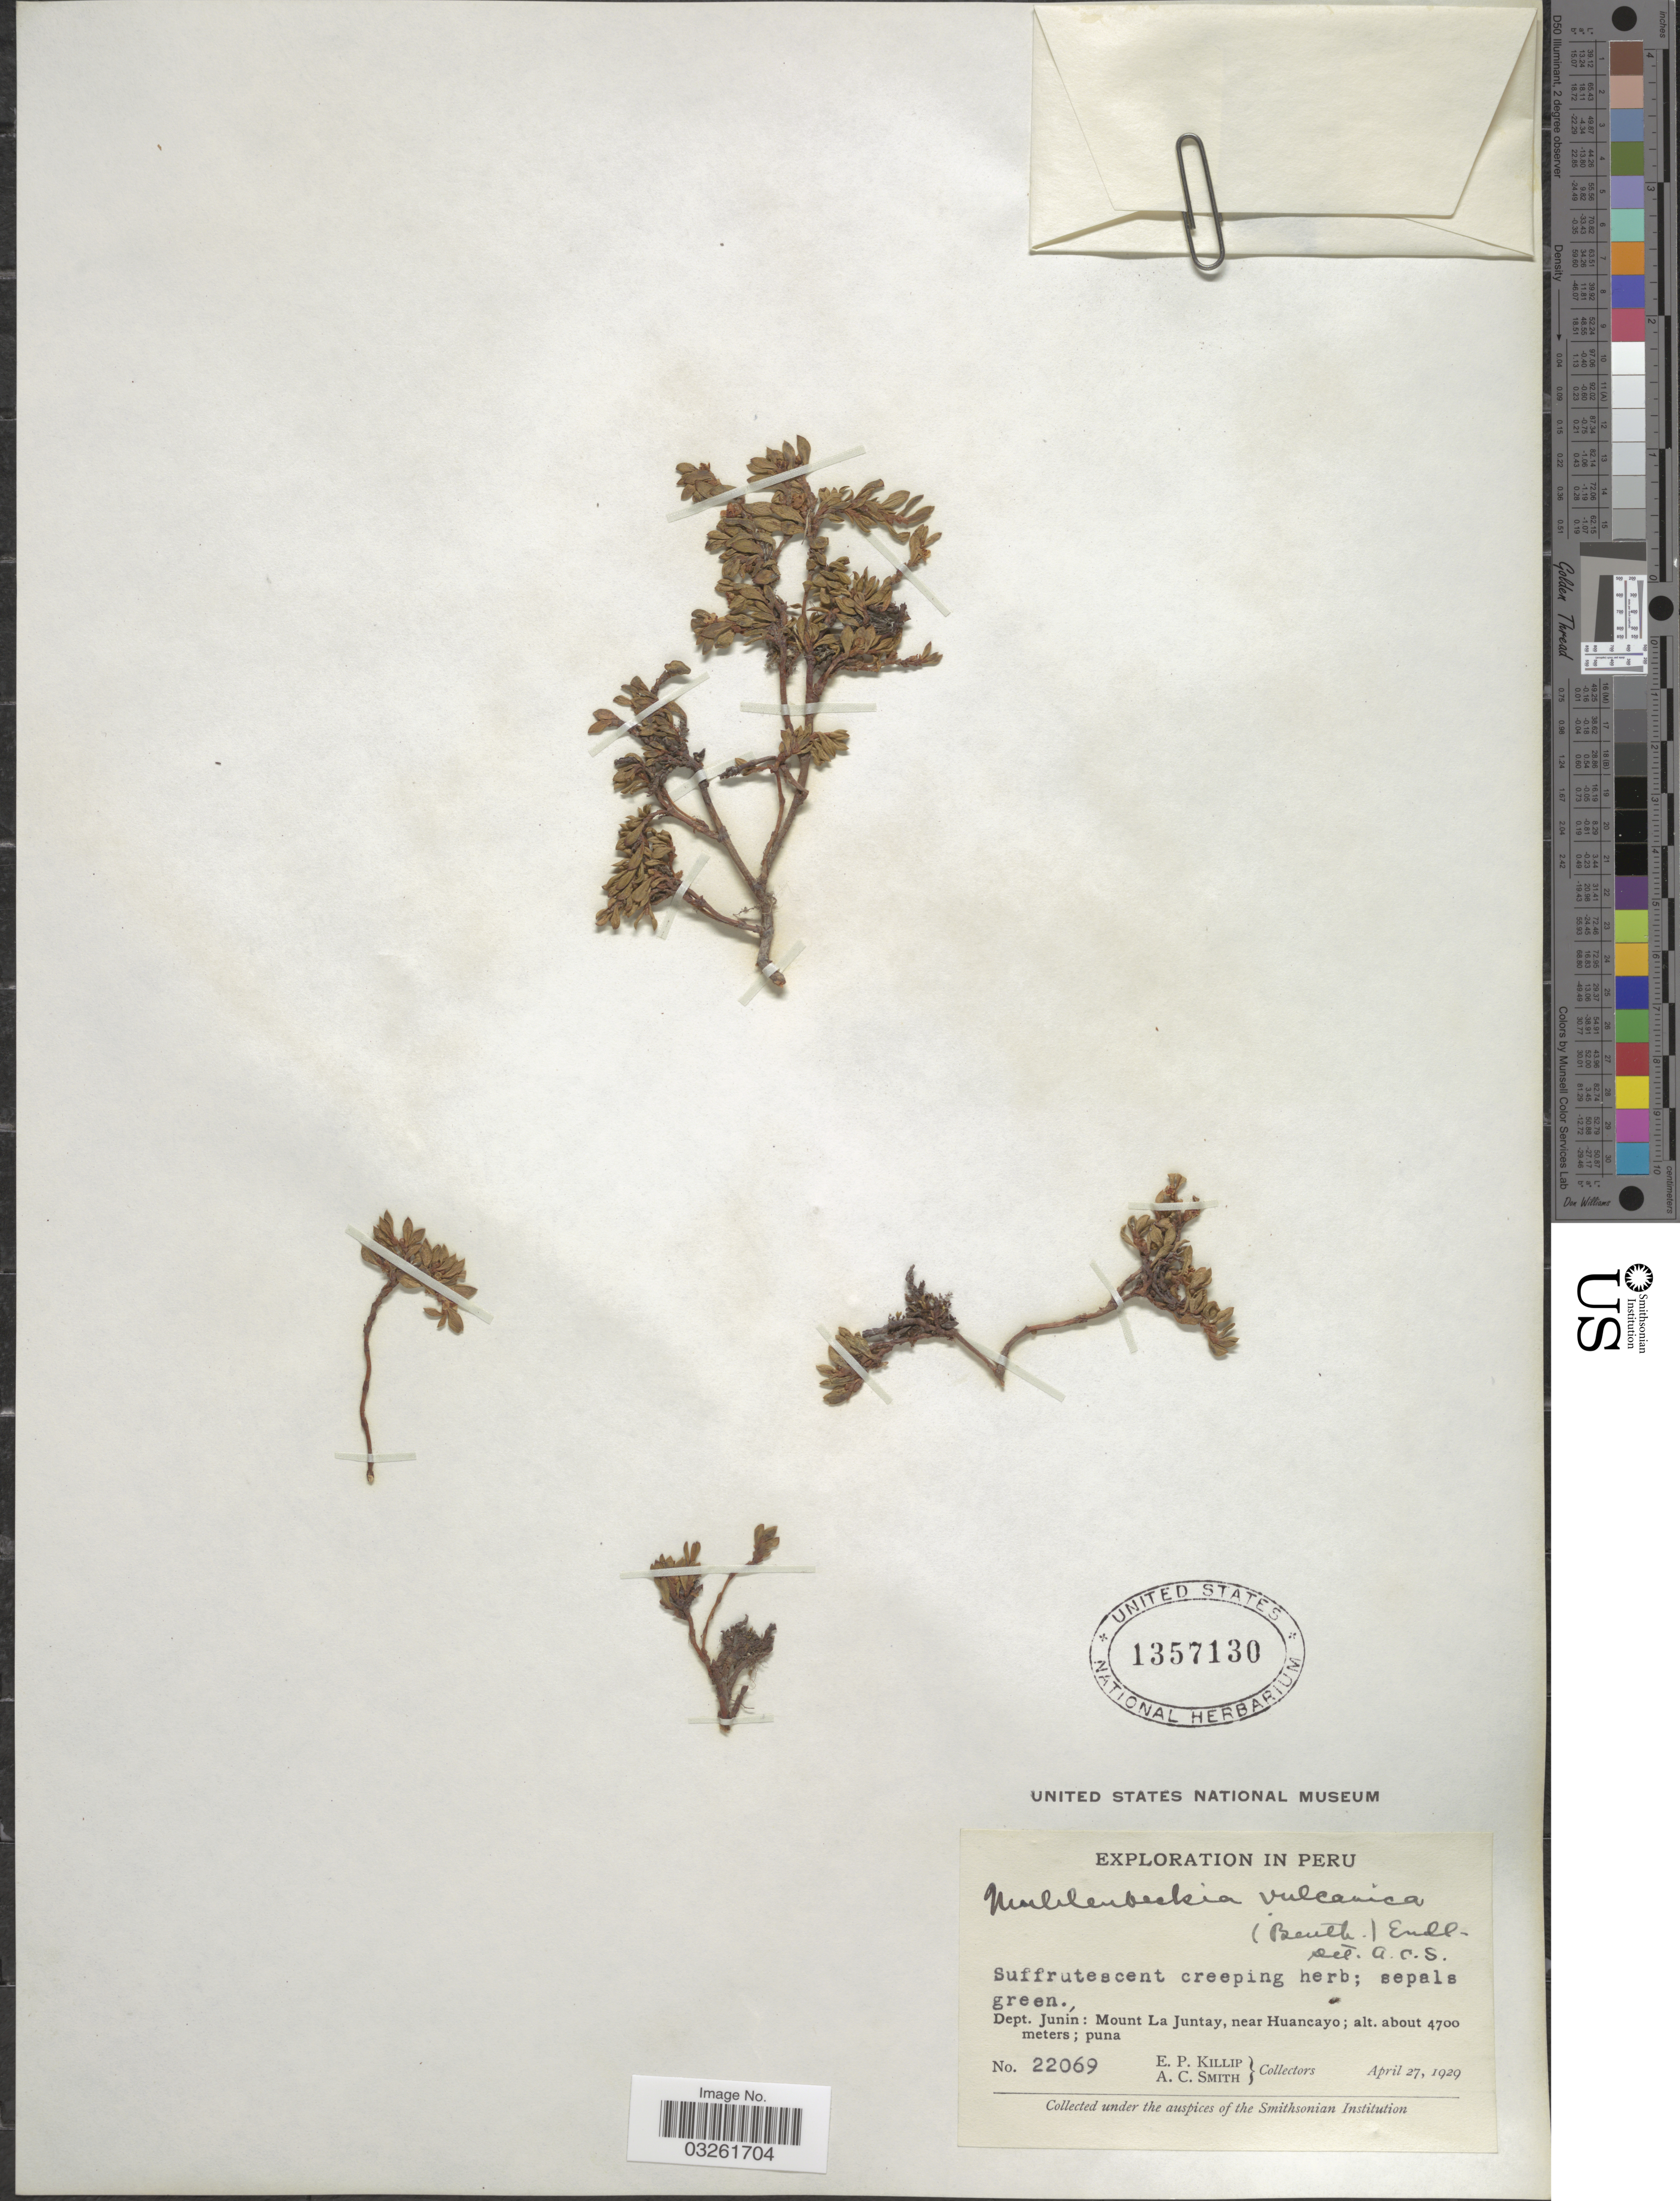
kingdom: Plantae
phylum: Tracheophyta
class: Magnoliopsida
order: Caryophyllales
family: Polygonaceae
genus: Muehlenbeckia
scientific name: Muehlenbeckia volcanica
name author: (Benth.) Endl.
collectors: E. P. Killip & A. C. Smith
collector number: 22069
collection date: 1929-04-27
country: Peru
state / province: Junín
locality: Dept. Junín: Mount La Juntay, near Huancayo.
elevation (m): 4700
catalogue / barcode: US 1357130